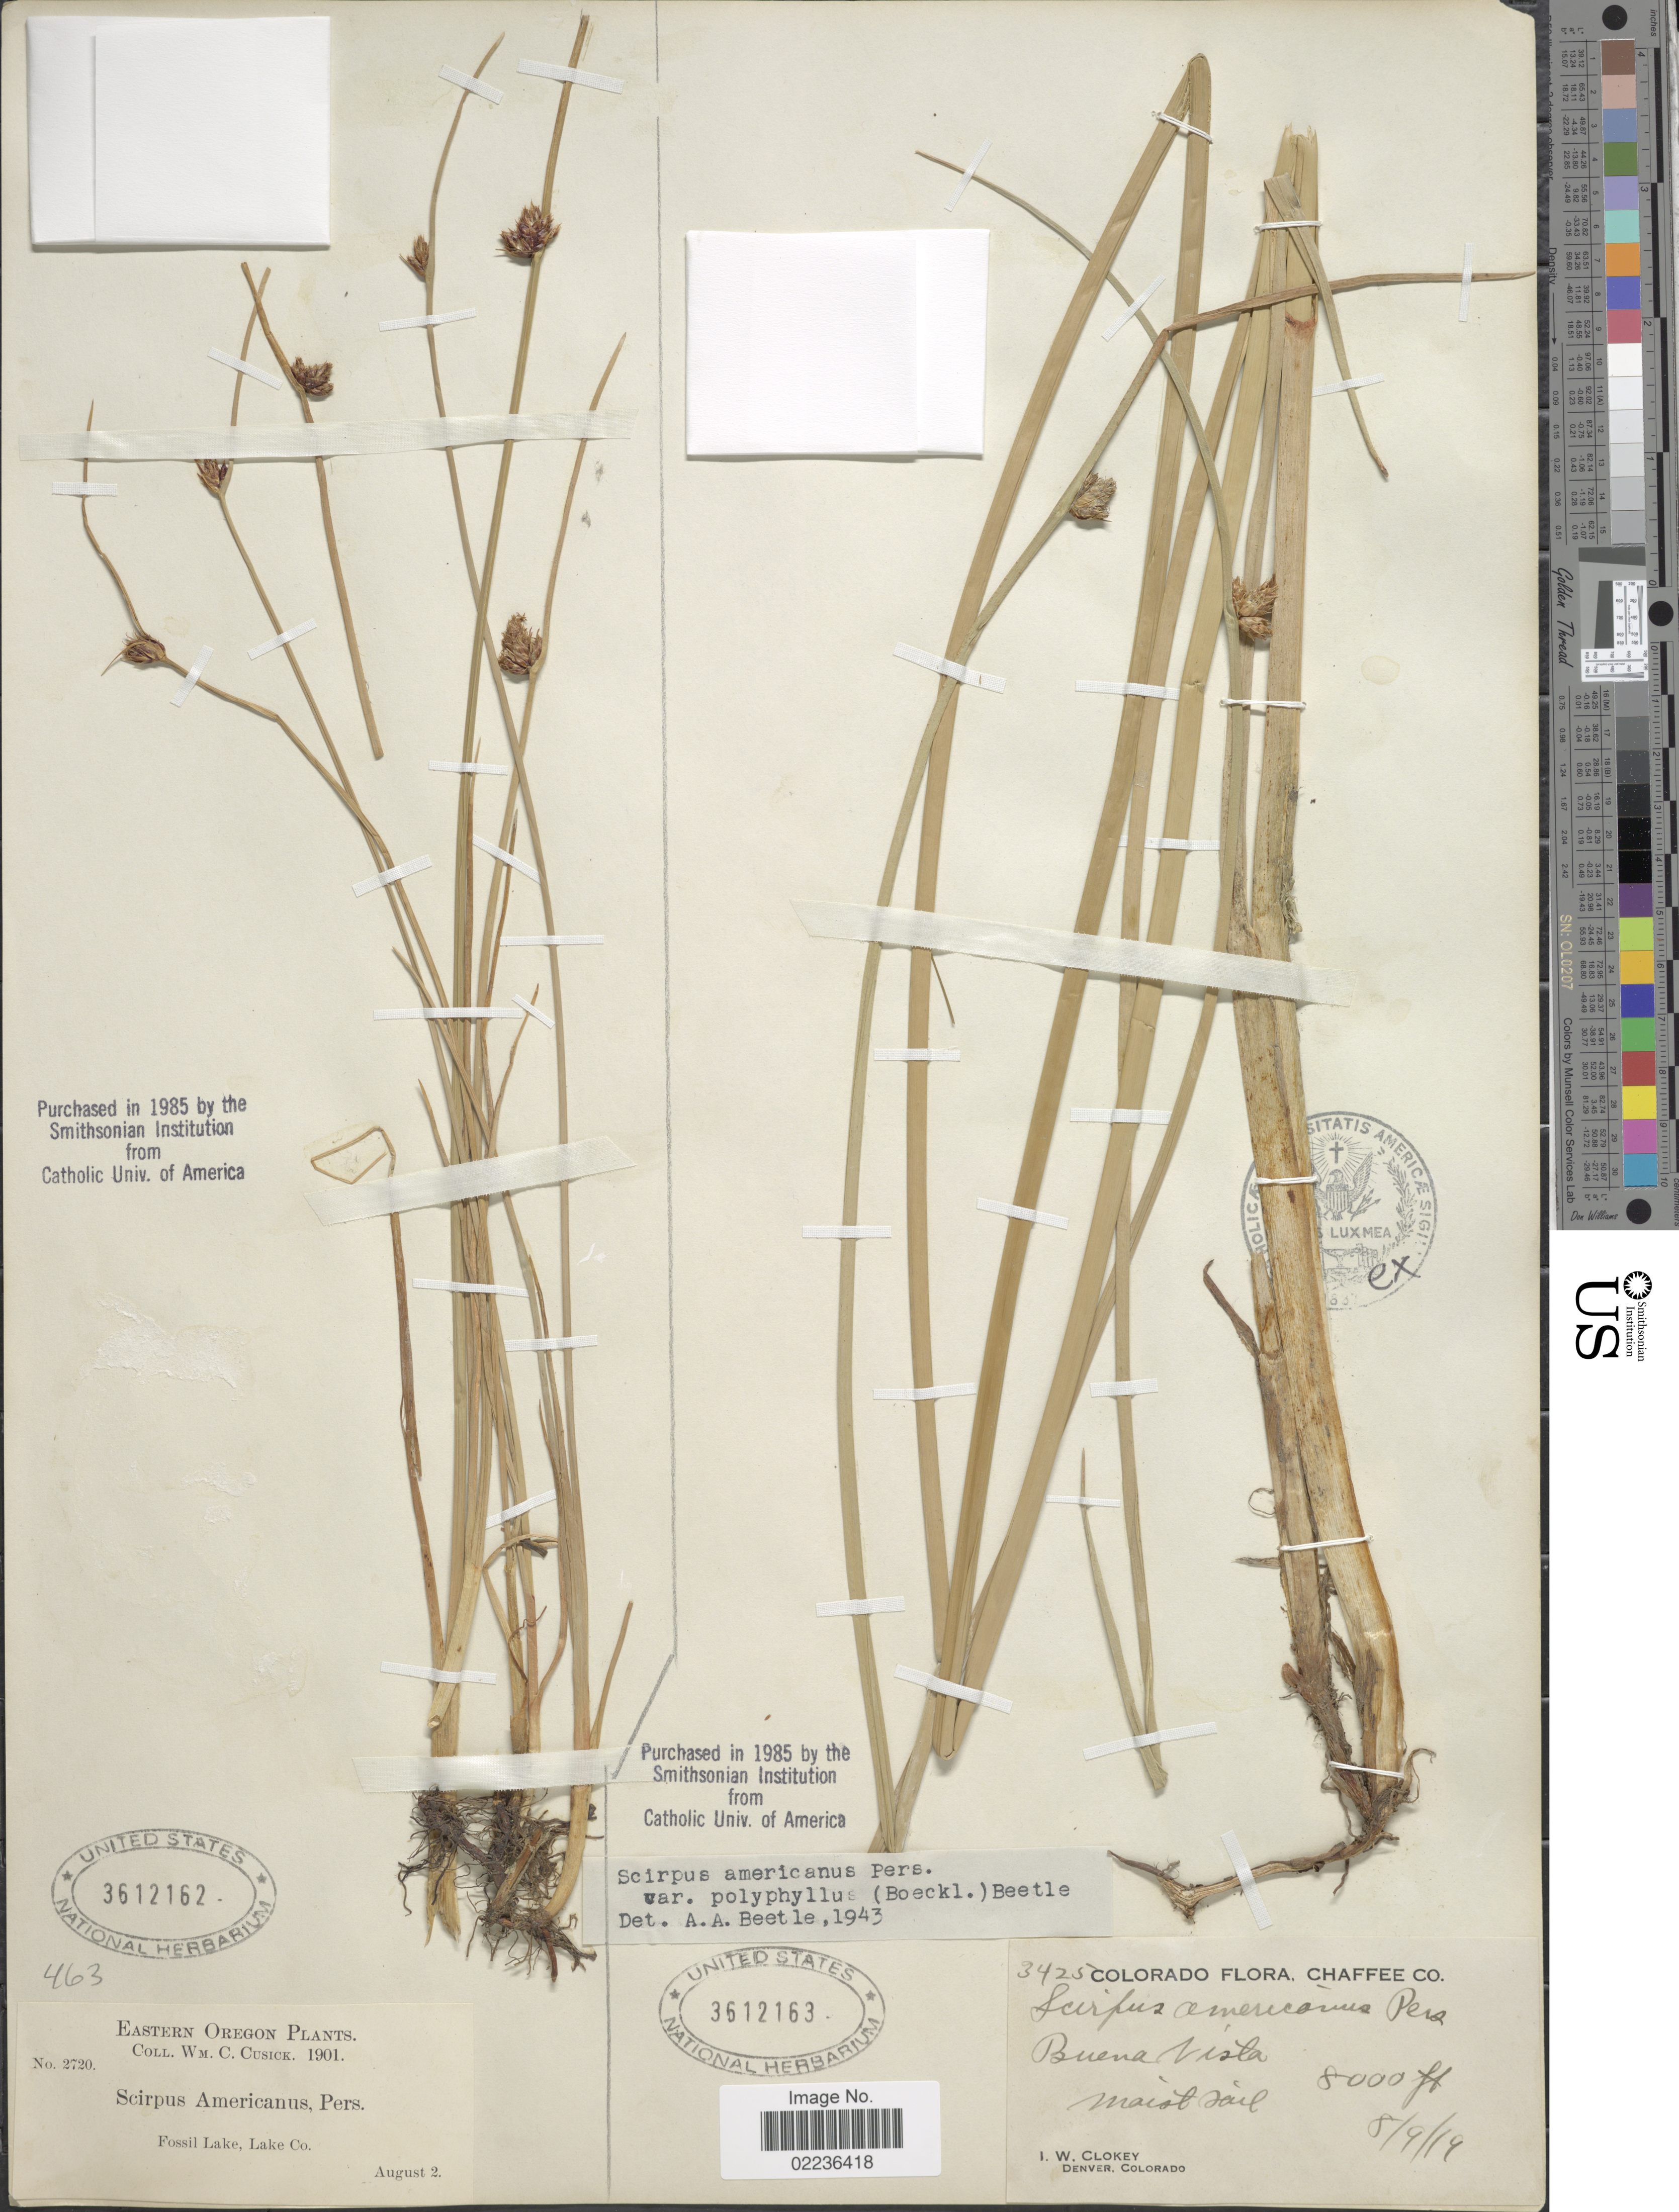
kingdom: Plantae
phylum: Tracheophyta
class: Liliopsida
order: Poales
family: Cyperaceae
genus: Schoenoplectus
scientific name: Schoenoplectus pungens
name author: (Vahl) Palla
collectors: I. W. Clokey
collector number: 3425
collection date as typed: Transcribed d/m/y: 9/8/19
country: United States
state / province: Colorado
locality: Chaffee Co., Buena Vista, moist soil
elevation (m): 2438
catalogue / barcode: US 3612163-2